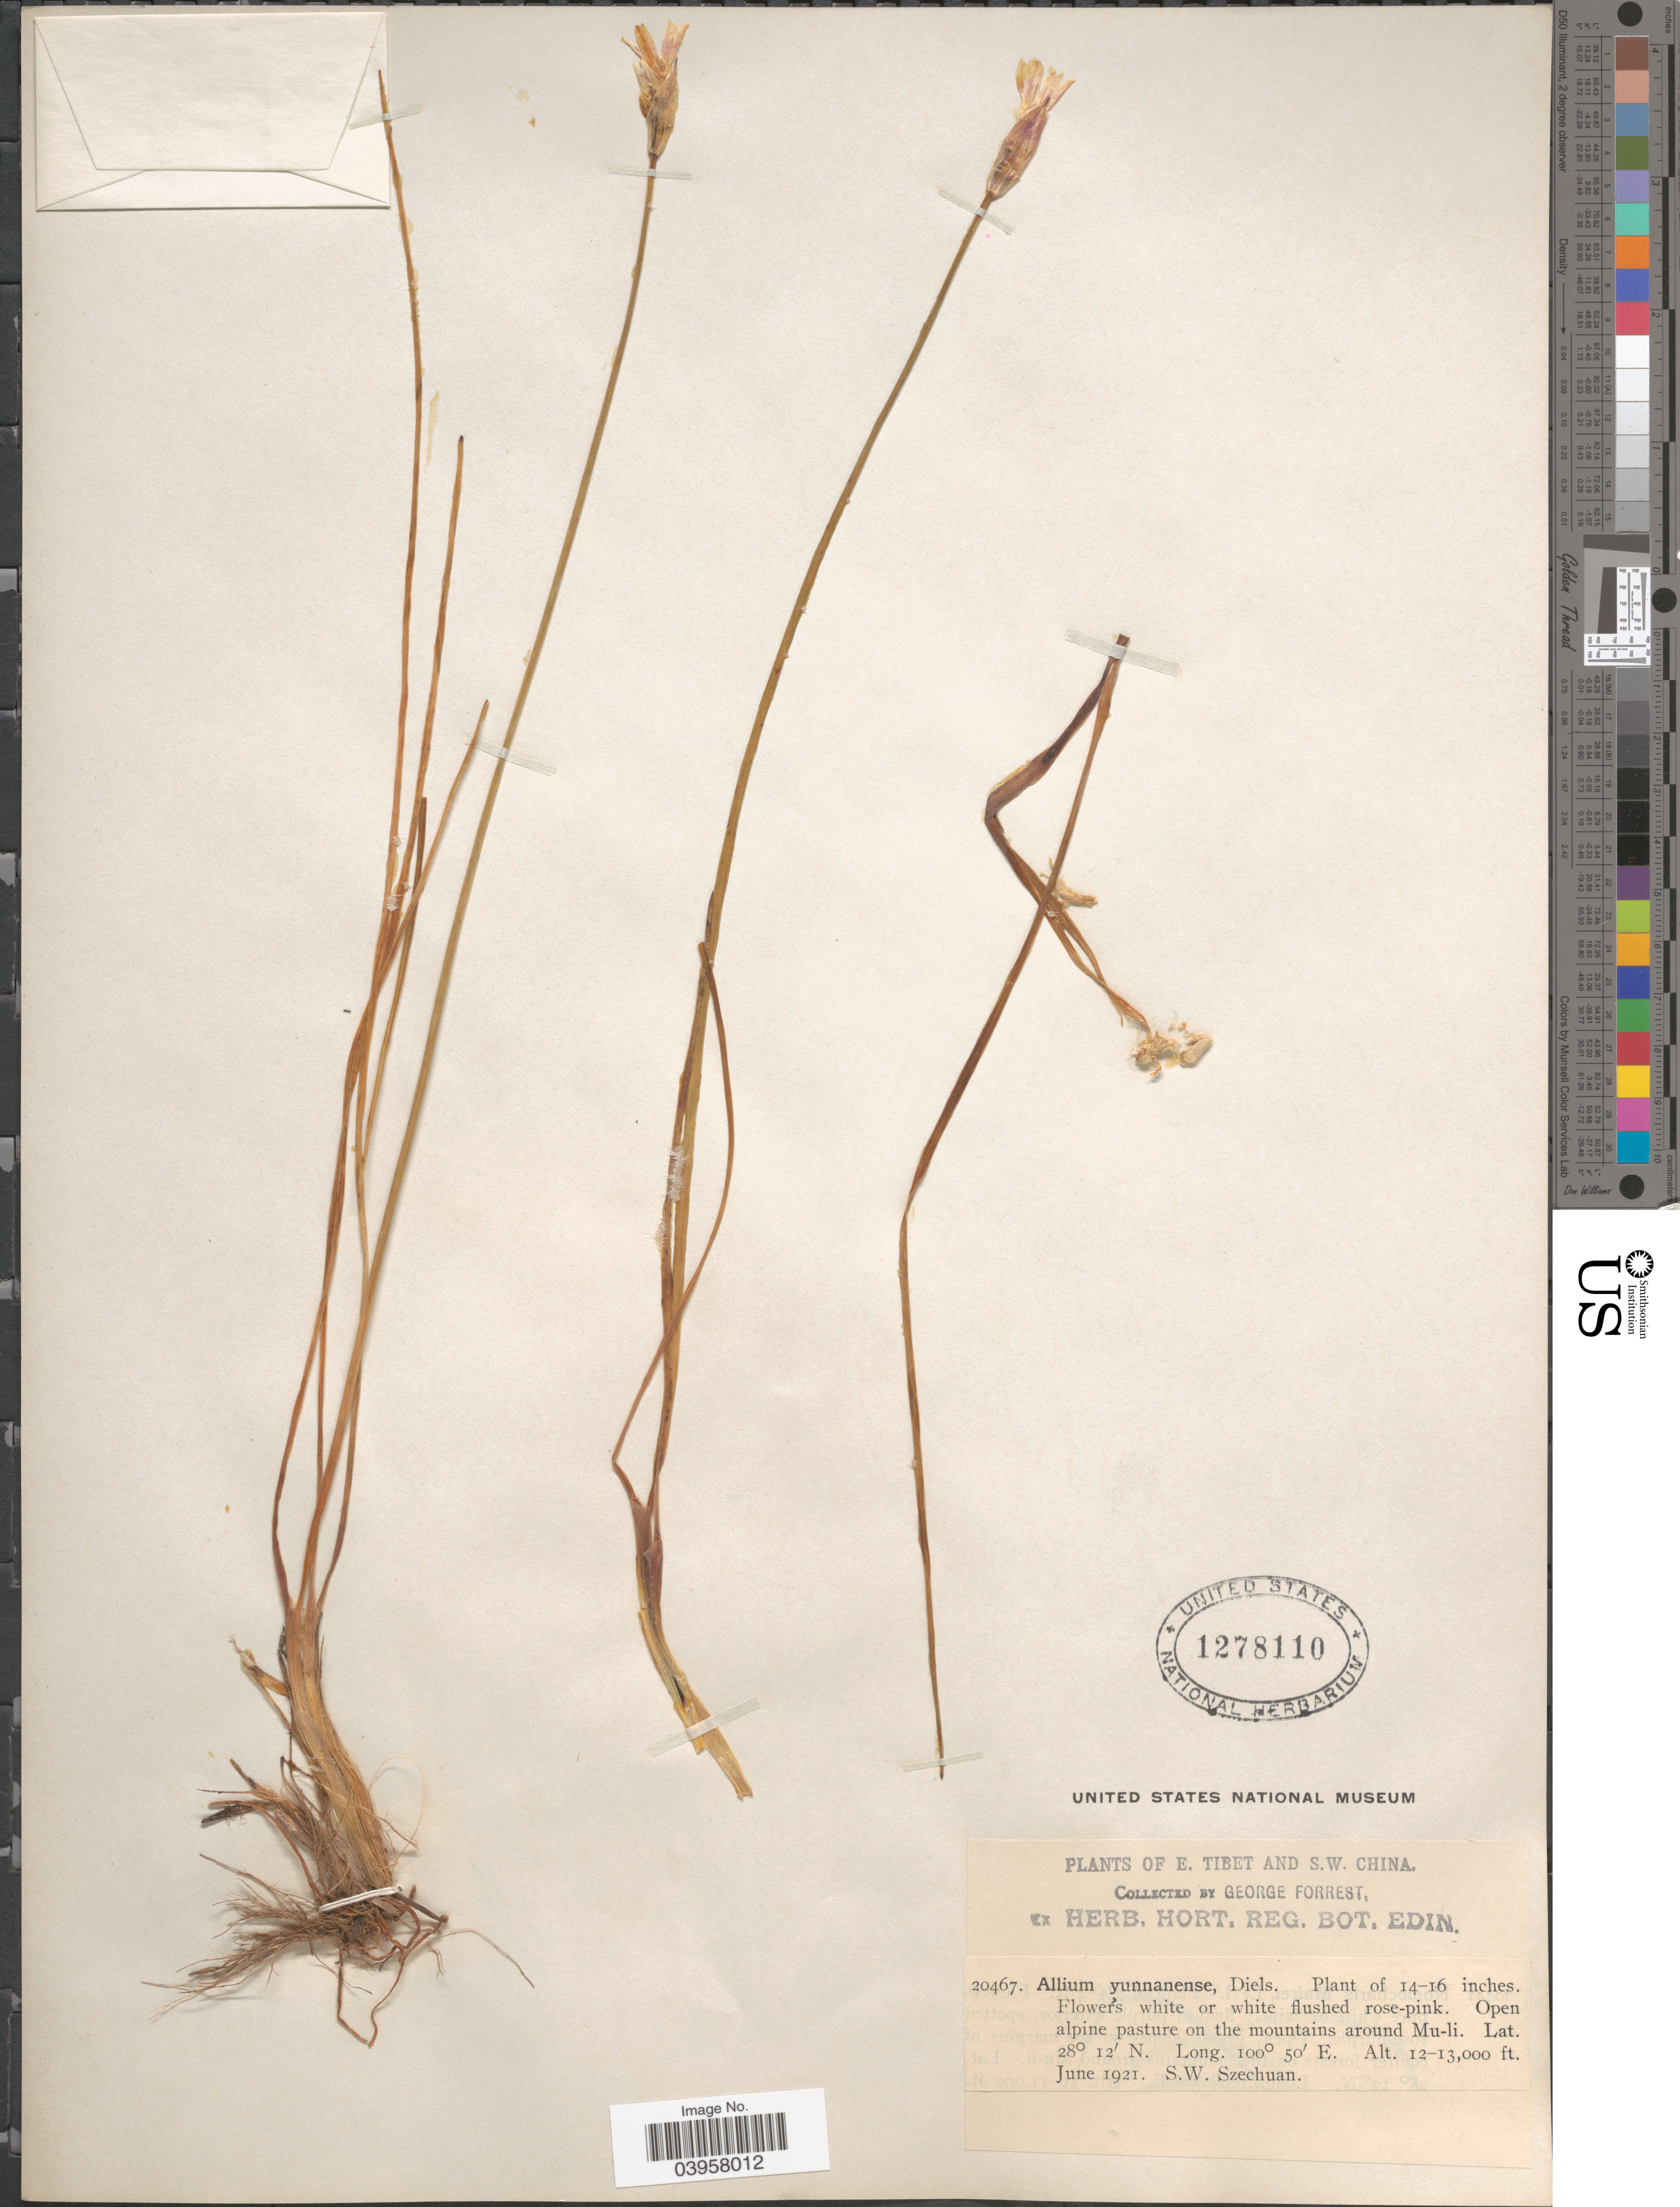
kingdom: Plantae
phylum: Tracheophyta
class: Liliopsida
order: Asparagales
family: Amaryllidaceae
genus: Allium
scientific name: Allium yunnanense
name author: Diels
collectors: G. Forrest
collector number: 20467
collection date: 1921-06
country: China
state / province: Sichuan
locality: S.W. China. On the mountains around Mu-li. S.W. Szechuan.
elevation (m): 3658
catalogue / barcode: US 1278110